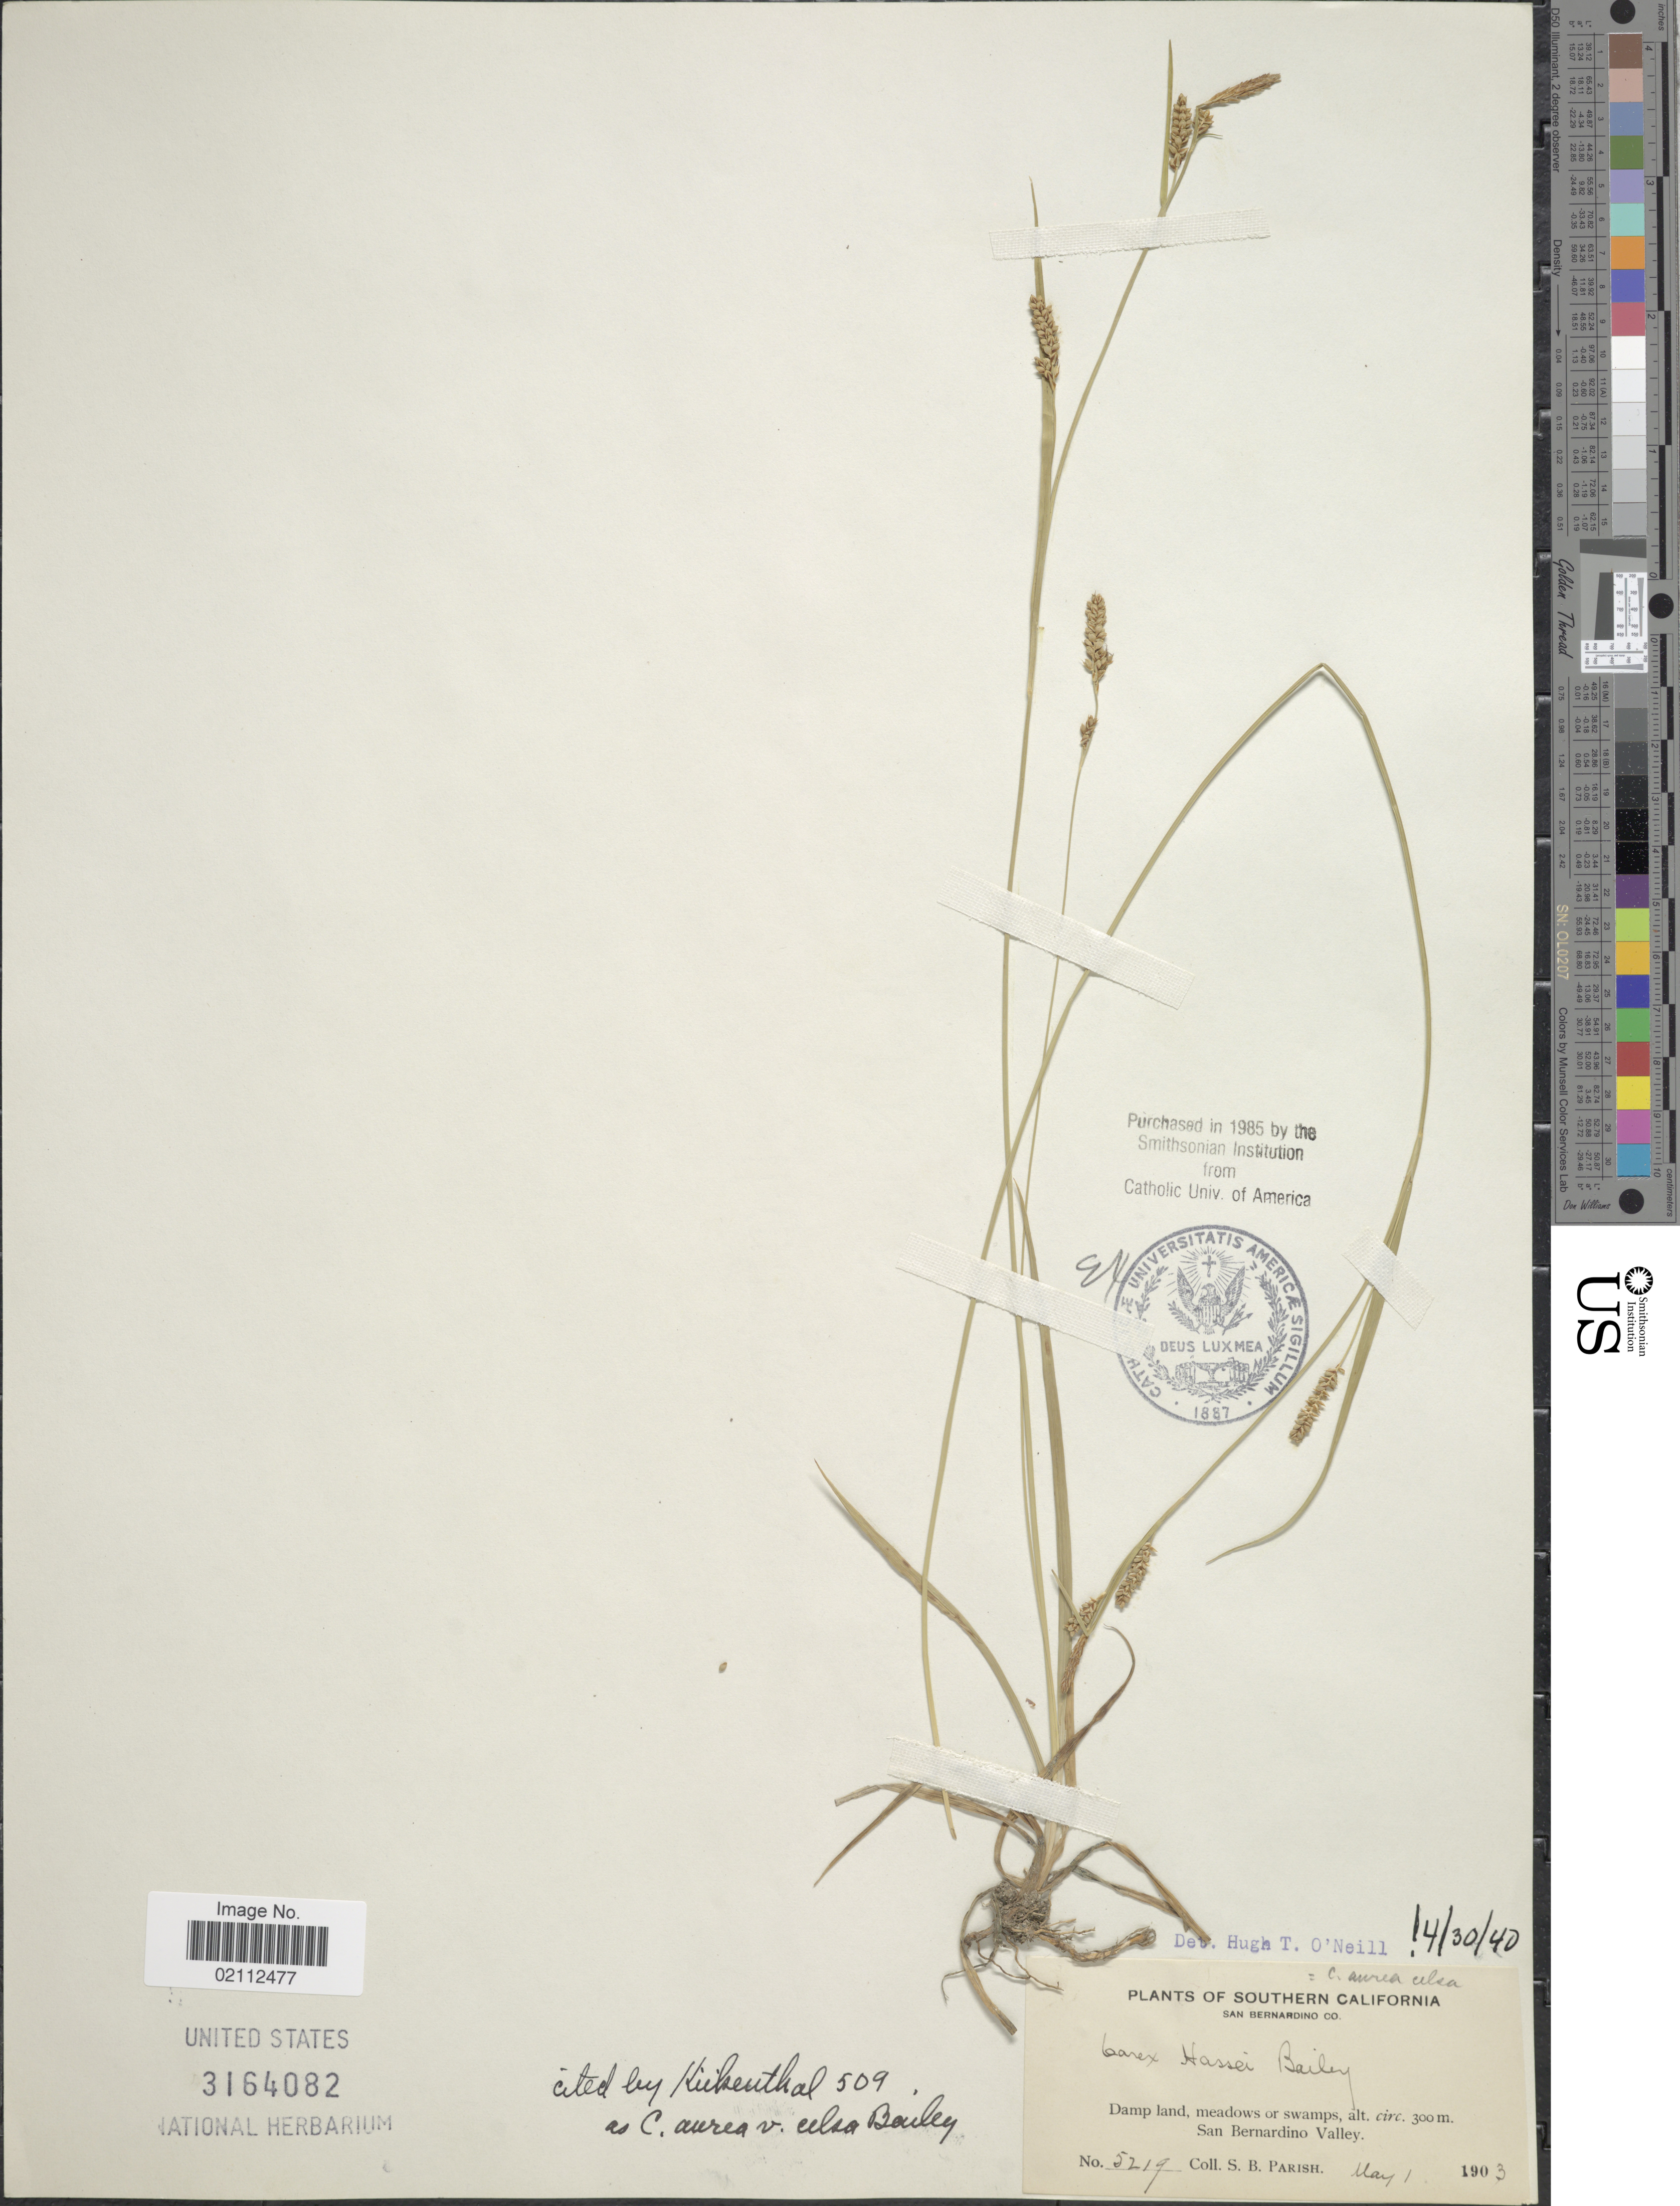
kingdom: Plantae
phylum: Tracheophyta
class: Liliopsida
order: Poales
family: Cyperaceae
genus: Carex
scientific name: Carex hassei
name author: L.H. Bailey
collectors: S. B. Parish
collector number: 5219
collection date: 1903-05-01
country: United States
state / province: California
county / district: San Bernardino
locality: Southern California, San Bernardino Co., Damp land, meadows or swamps, San Bernardino Valley.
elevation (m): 300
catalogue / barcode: US 3164082